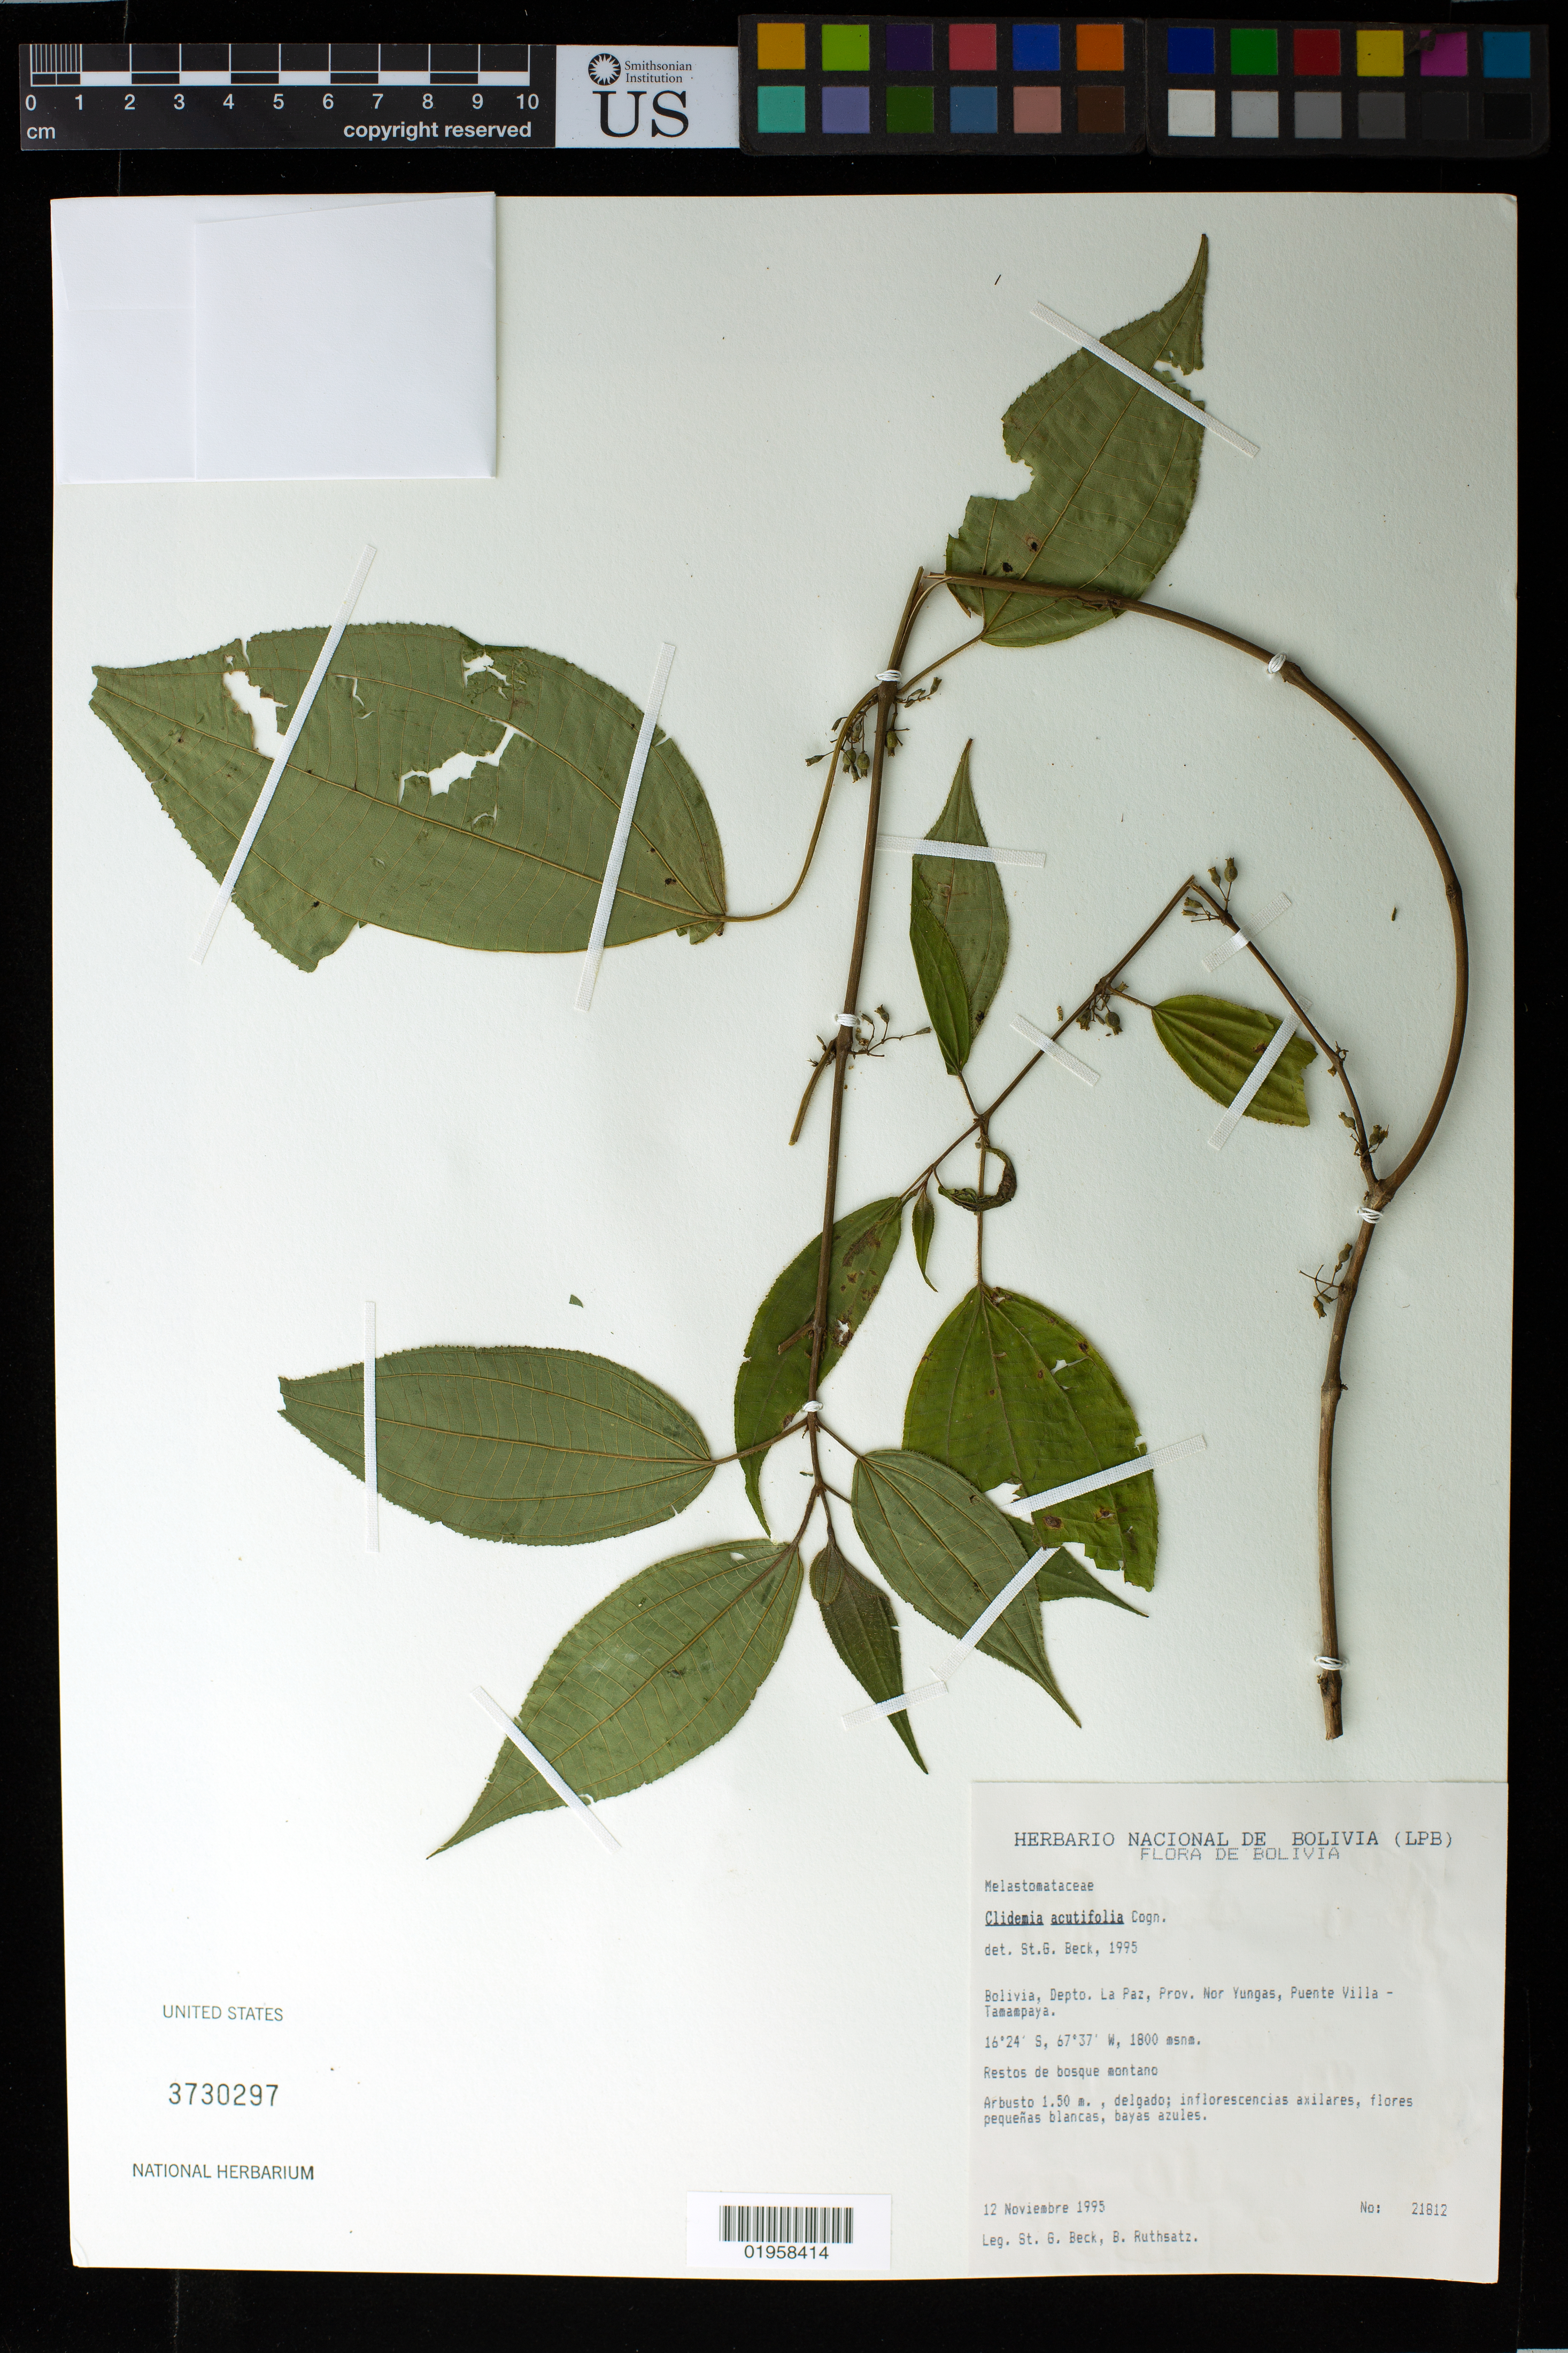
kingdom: Plantae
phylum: Tracheophyta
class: Magnoliopsida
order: Myrtales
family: Melastomataceae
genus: Clidemia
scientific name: Clidemia acutifolia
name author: Cogn.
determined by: Beck, S. G.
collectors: S. G. Beck & B. Ruthsatz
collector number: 21812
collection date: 1995-11-12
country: Bolivia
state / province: La Paz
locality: Prov. Nor Yungas, Puente Villa-Tamampaya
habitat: Restos de bosque montano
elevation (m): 1800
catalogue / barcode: US 3730297